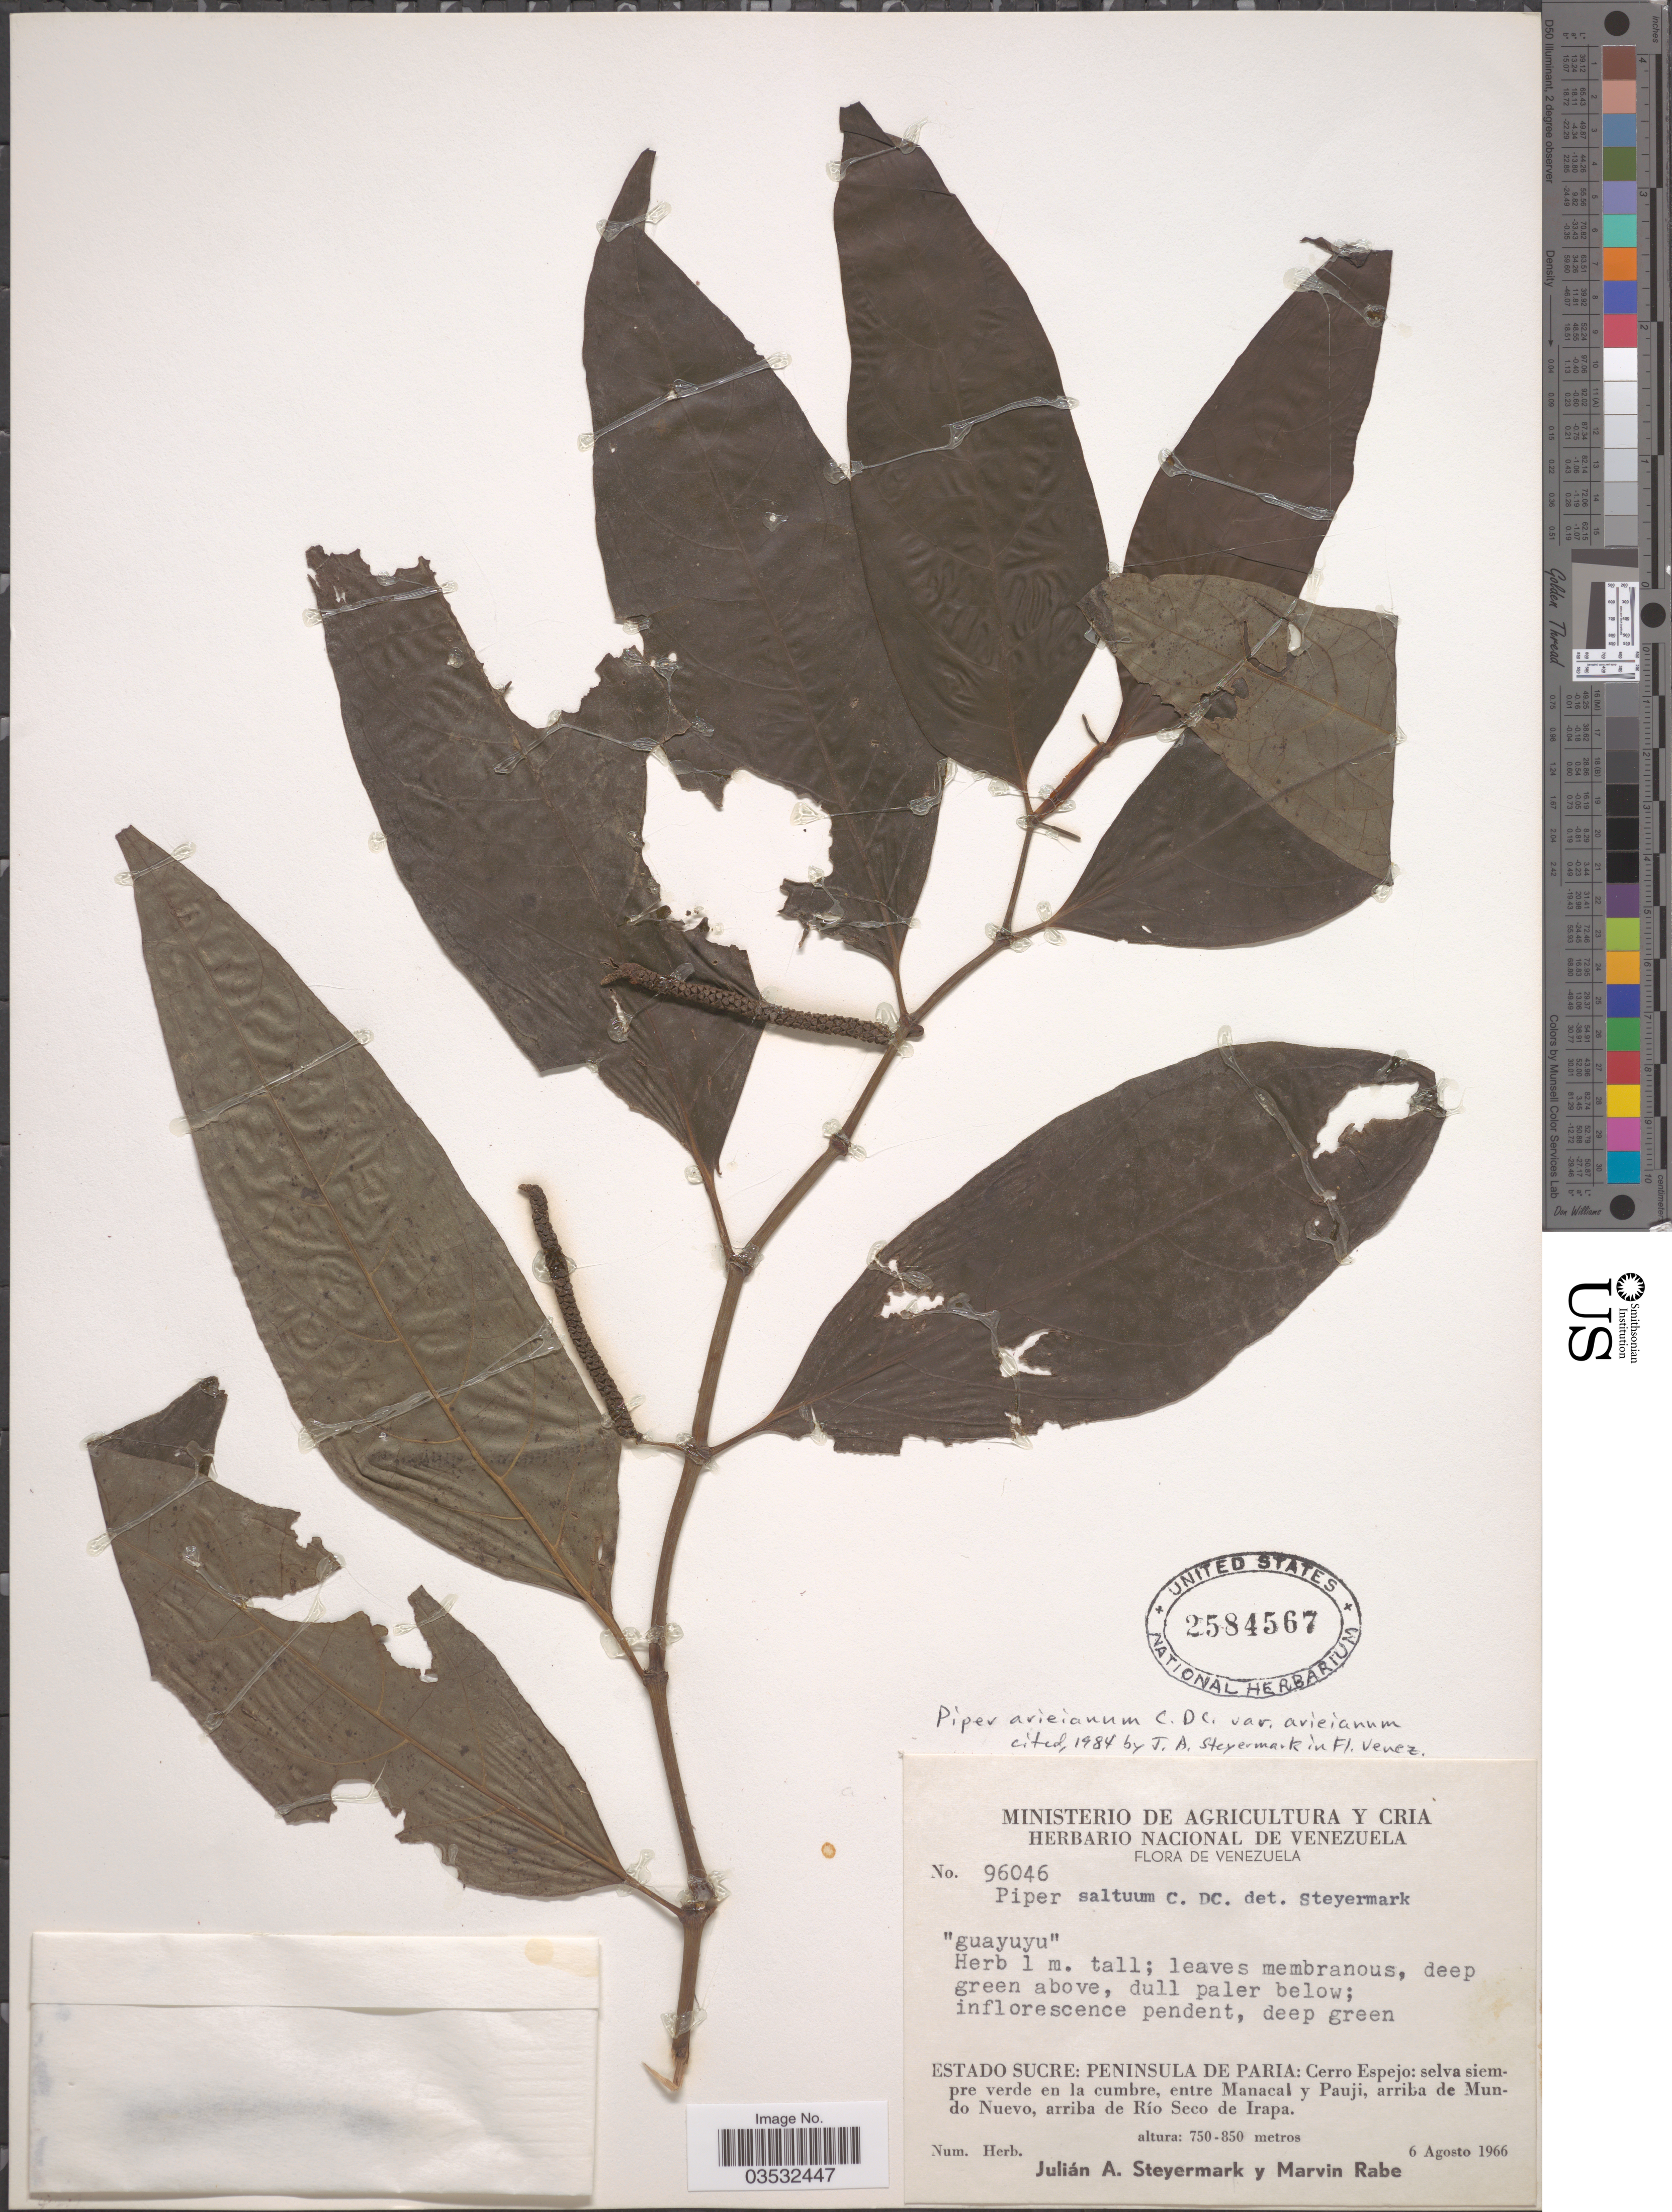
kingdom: Plantae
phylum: Tracheophyta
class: Magnoliopsida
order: Piperales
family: Piperaceae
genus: Piper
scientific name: Piper arieianum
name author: C. DC.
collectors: J. Steyermark & M. Rabe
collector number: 96046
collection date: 1966-08-06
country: Venezuela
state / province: Sucre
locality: Peninsula de Paria: Cerro Espejo: selva siempre verde en la cumbre, entre Manacal y Pauji, arriba de Mundo Nuevo, arriba de Río Seco de Irapa.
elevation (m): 750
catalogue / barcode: US 2584567